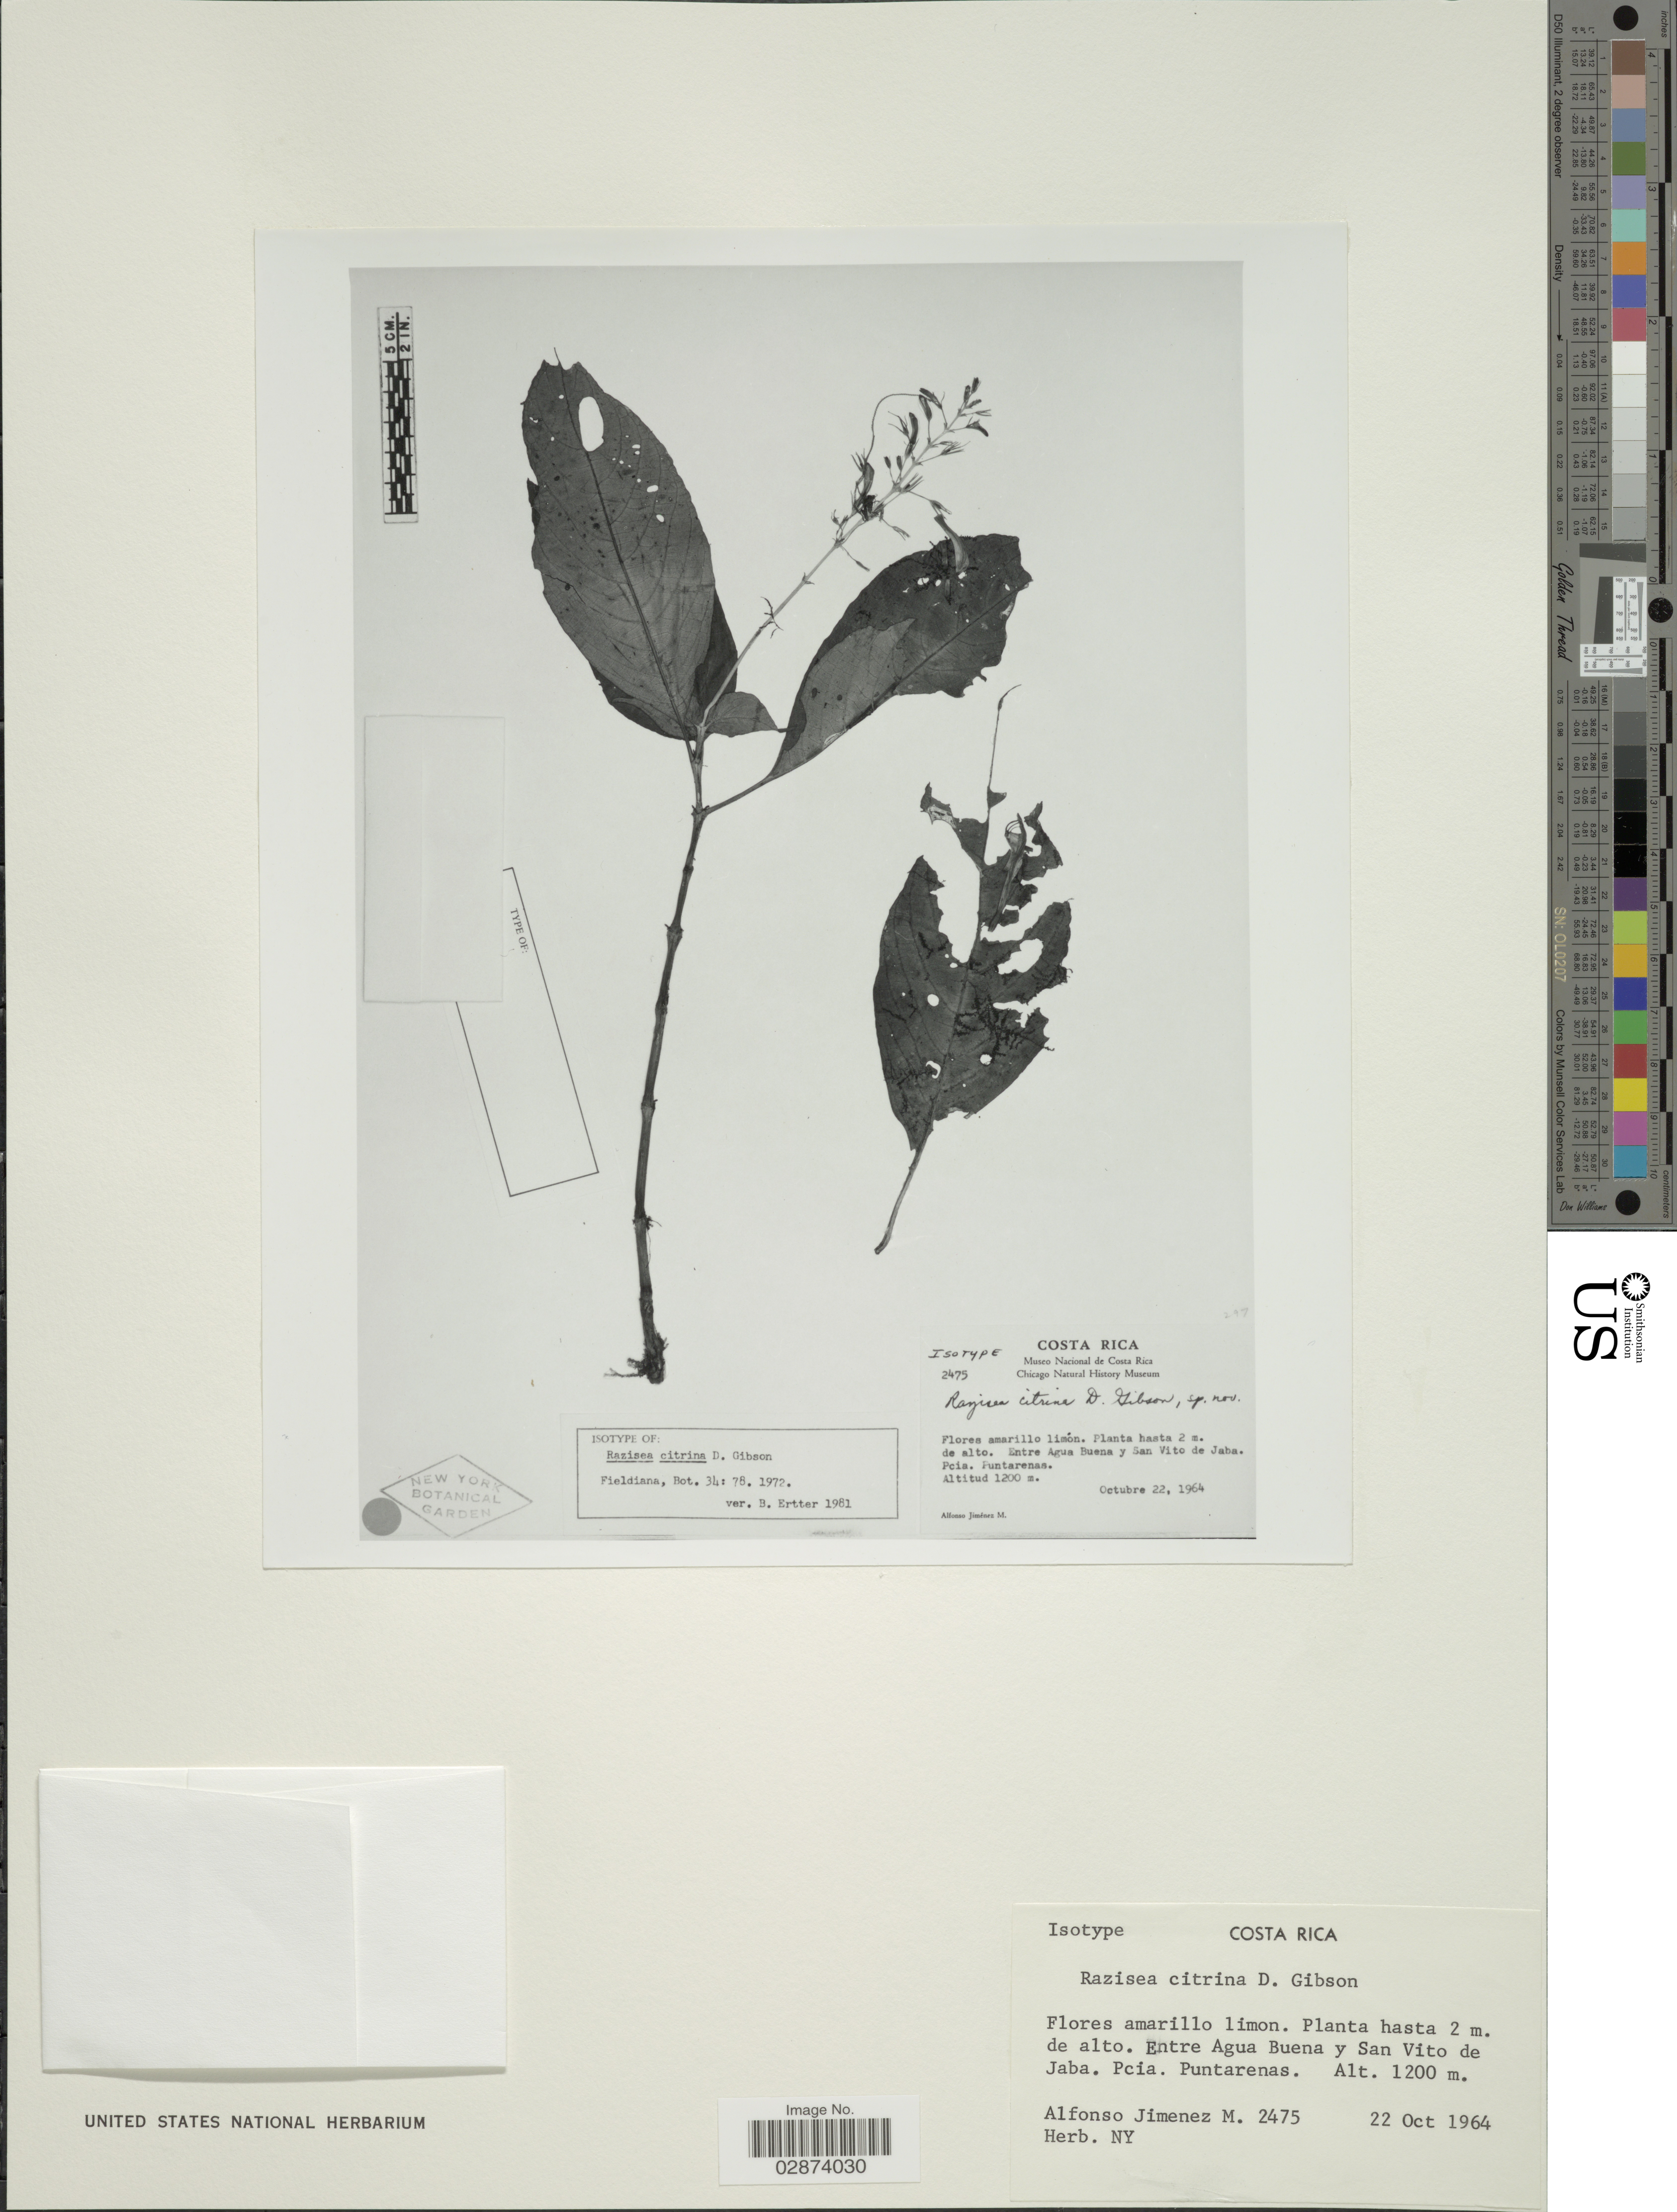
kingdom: Plantae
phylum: Tracheophyta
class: Magnoliopsida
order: Lamiales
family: Acanthaceae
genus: Razisea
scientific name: Razisea citrina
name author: D.N. Gibson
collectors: A. Jimenez M.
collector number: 2475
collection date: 1964-10-22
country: Costa Rica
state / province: Puntarenas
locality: Entre Agua Buena y San Vito de Jaba. Pcia. Puntarenas.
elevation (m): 1200